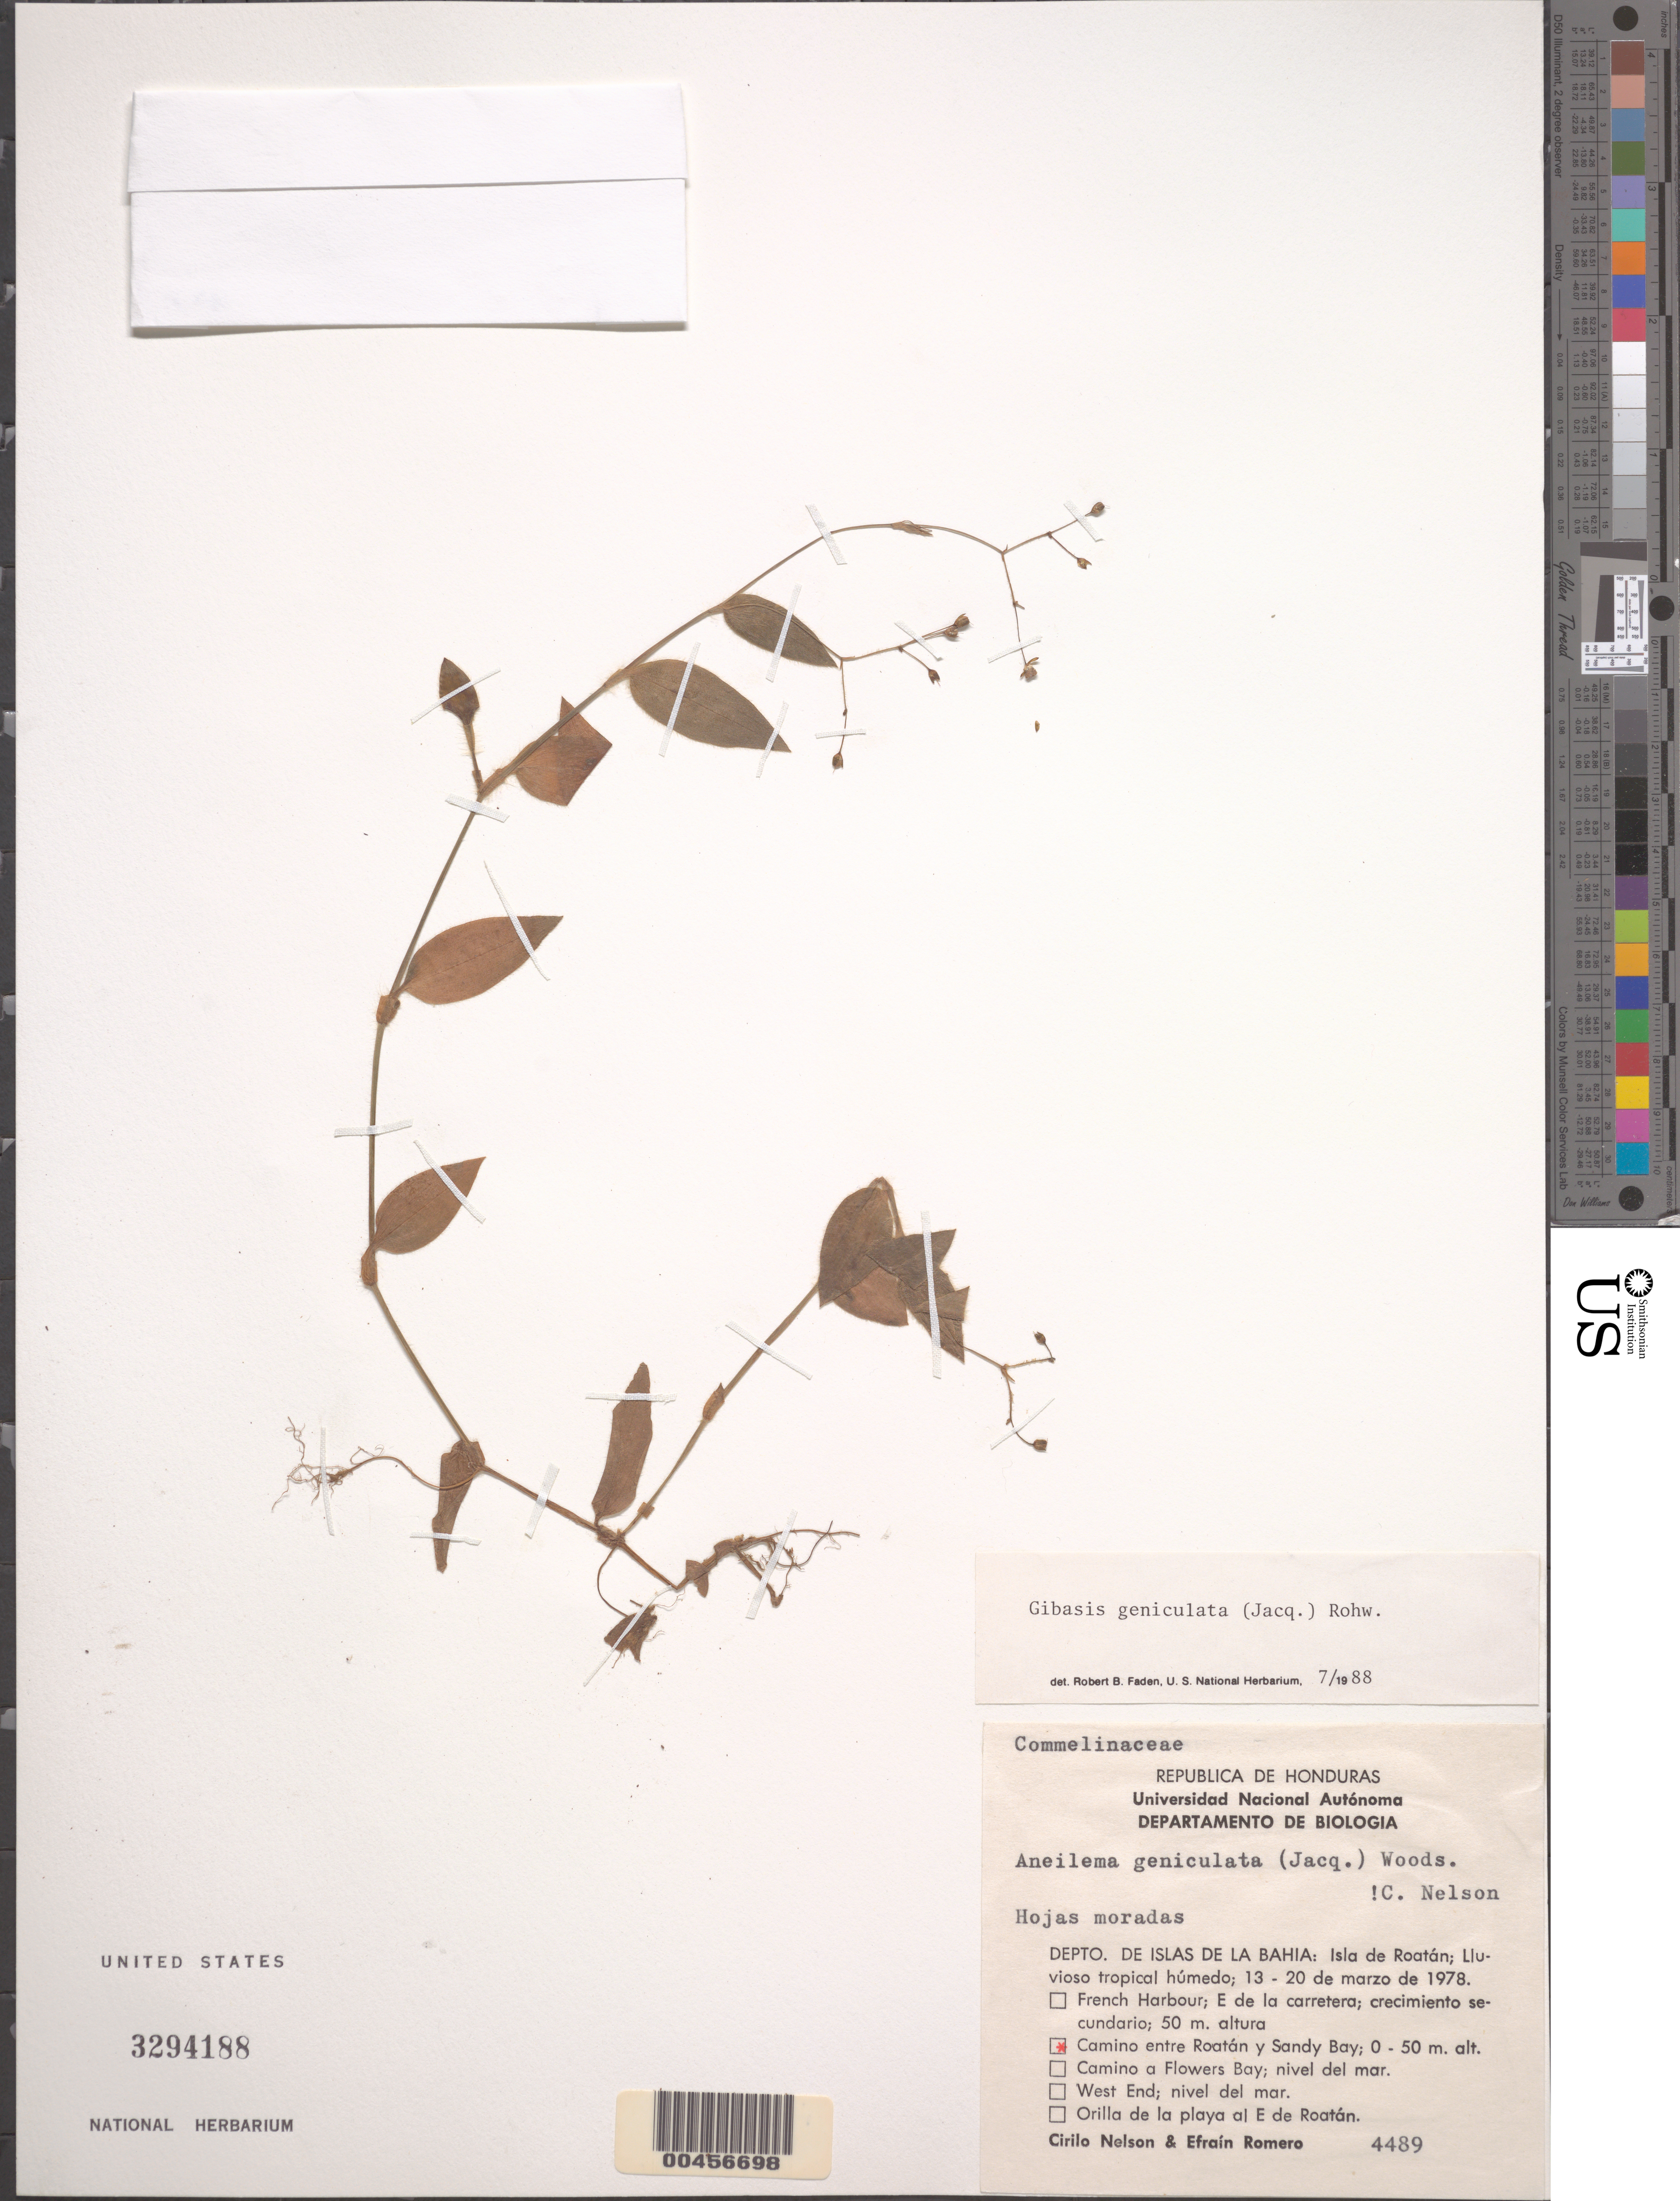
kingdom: Plantae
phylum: Tracheophyta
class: Liliopsida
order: Commelinales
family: Commelinaceae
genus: Gibasis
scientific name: Gibasis geniculata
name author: (Jacq.) Rohweder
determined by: Faden, Robert B., (US), Smithsonian Institution - National Museum of Natural History (UNITED STATES)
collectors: C. H. Nelson & E. Romero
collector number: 4489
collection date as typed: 13 Mar 1978 to 20 Mar 1978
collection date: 1978-03-13/1978-03-20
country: Honduras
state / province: Islas de la Bahía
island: Roatan Island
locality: Between Roatan and Sandy Bay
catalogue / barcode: US 3294188